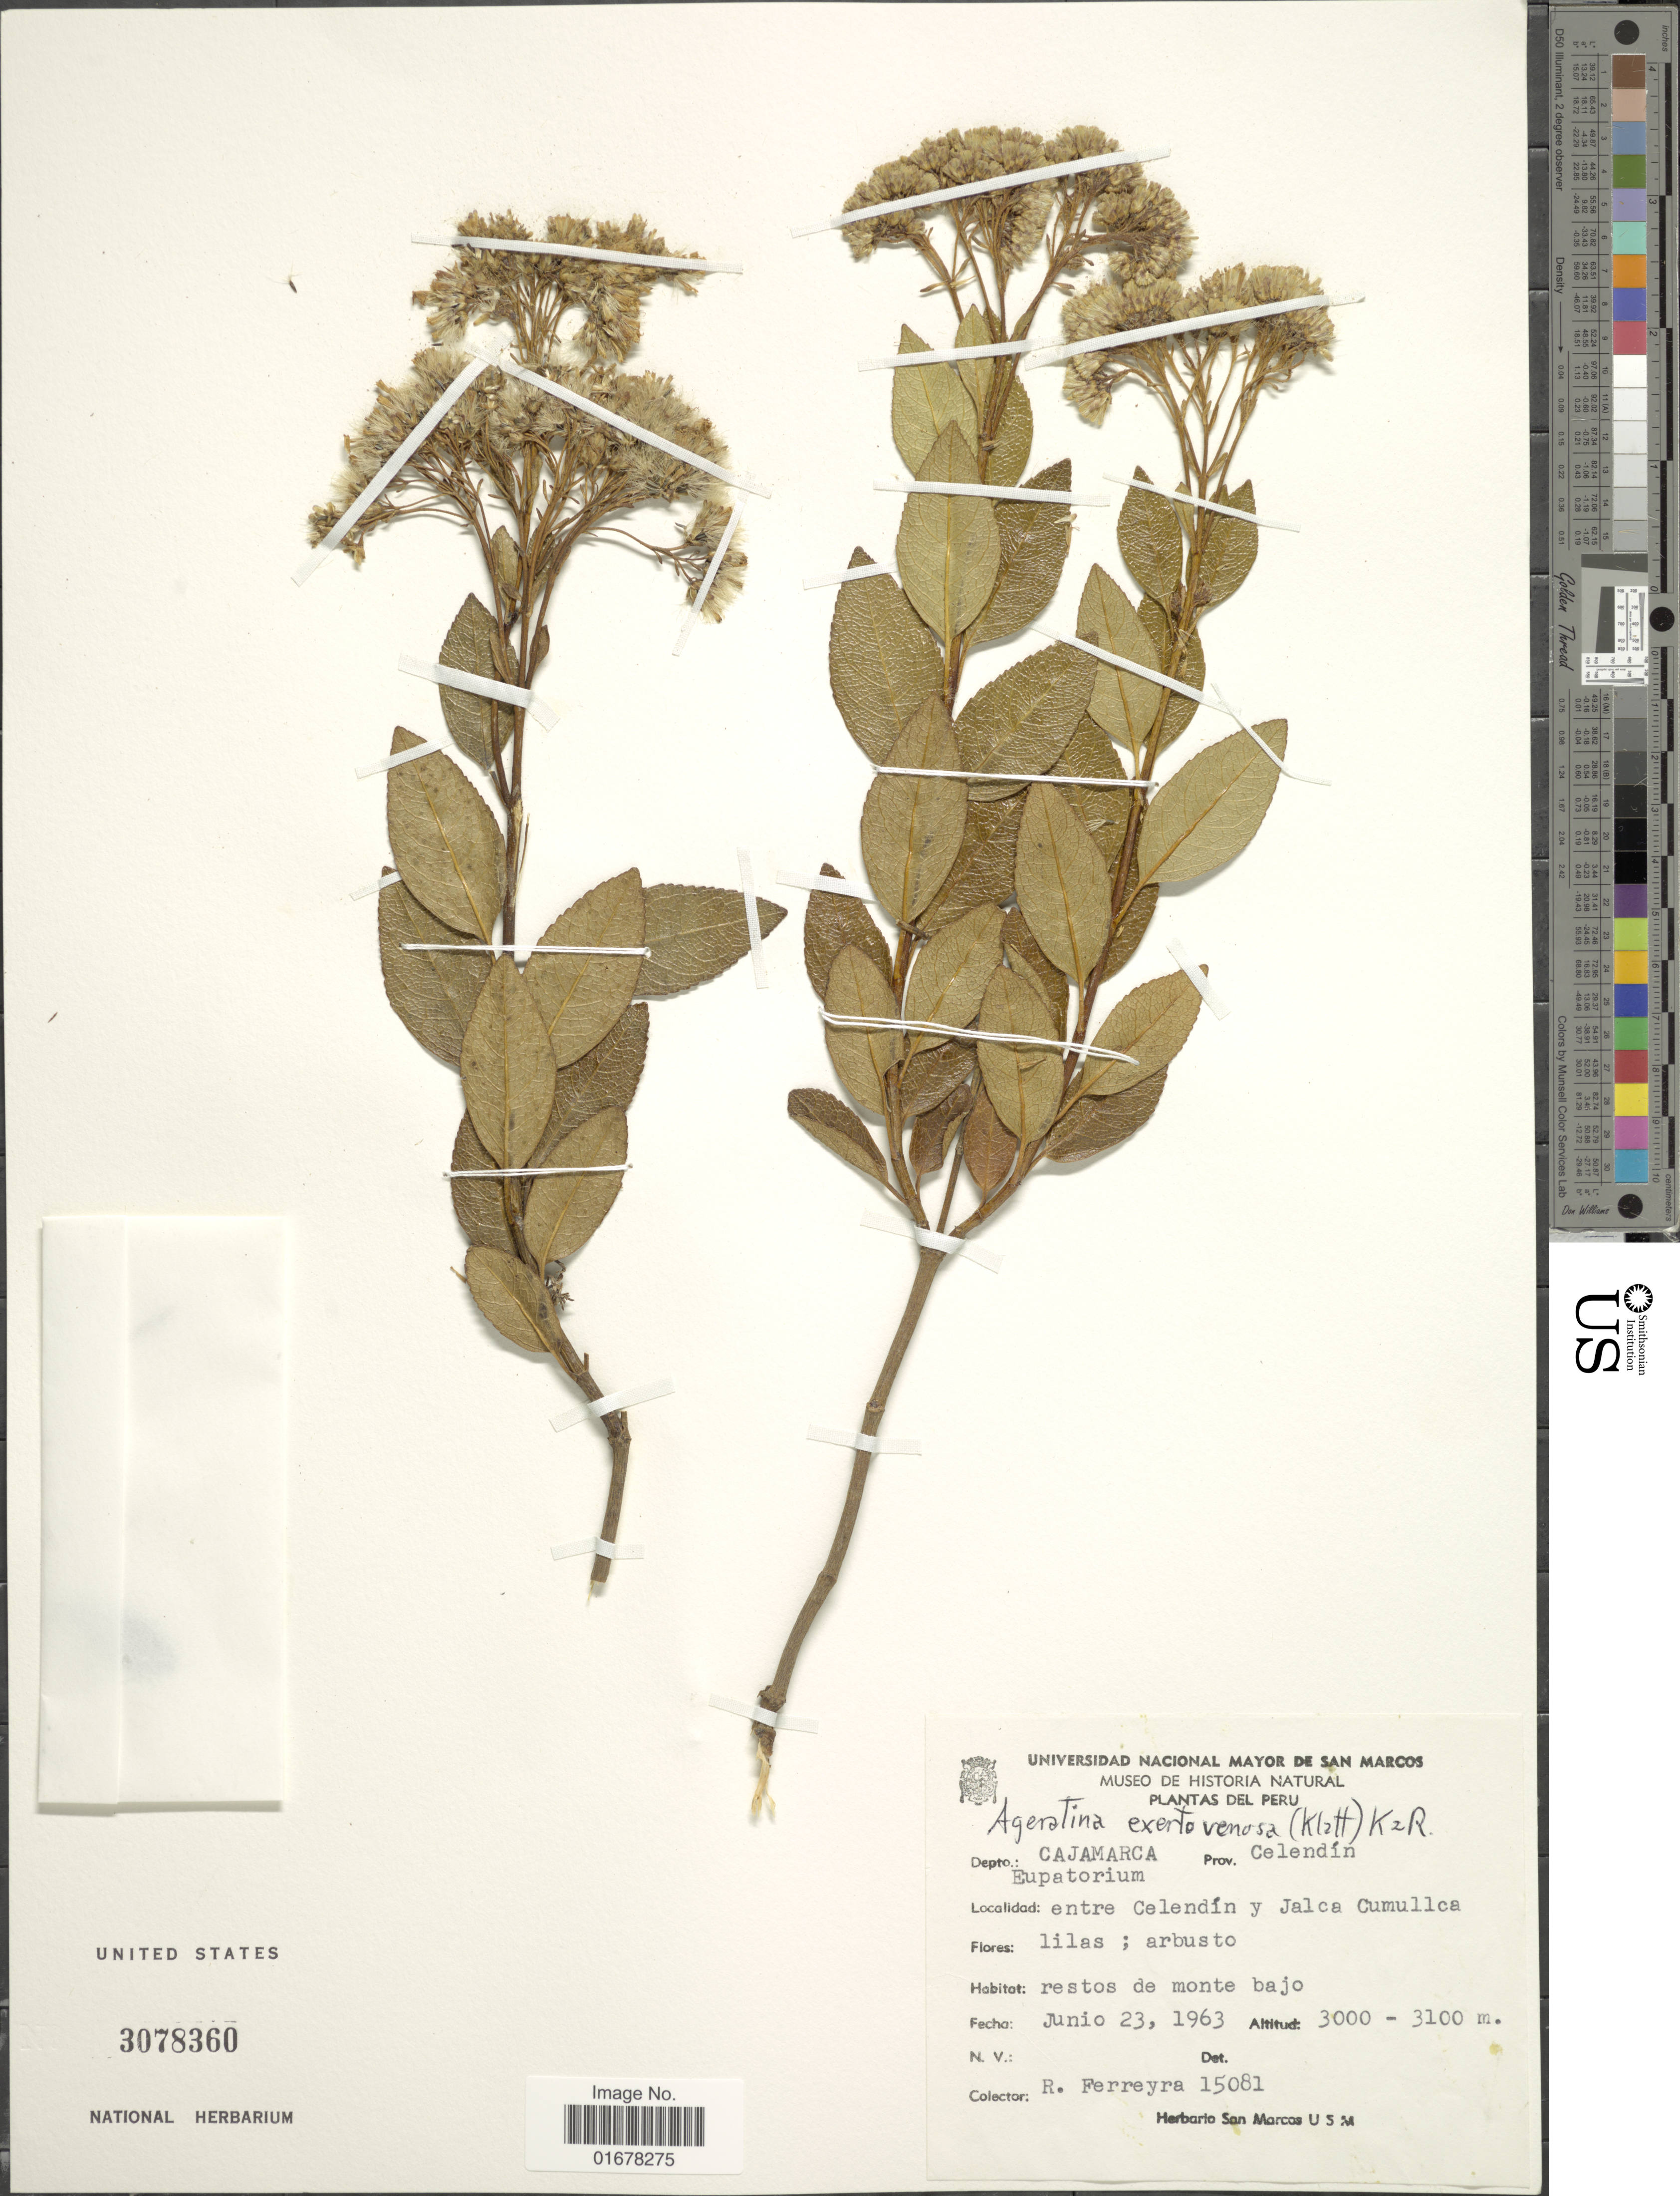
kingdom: Plantae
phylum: Tracheophyta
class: Magnoliopsida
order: Asterales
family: Asteraceae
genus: Ageratina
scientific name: Ageratina exserto-venosa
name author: (Klatt) R.M. King & H. Rob.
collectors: R. A. Ferreyra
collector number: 15081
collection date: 1963-06-23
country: Peru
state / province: Cajamarca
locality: Depto.: Cajamarca, Prov.: Celendim, Entre Celendin y Jalca Cumullca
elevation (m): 3000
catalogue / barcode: US 3078360